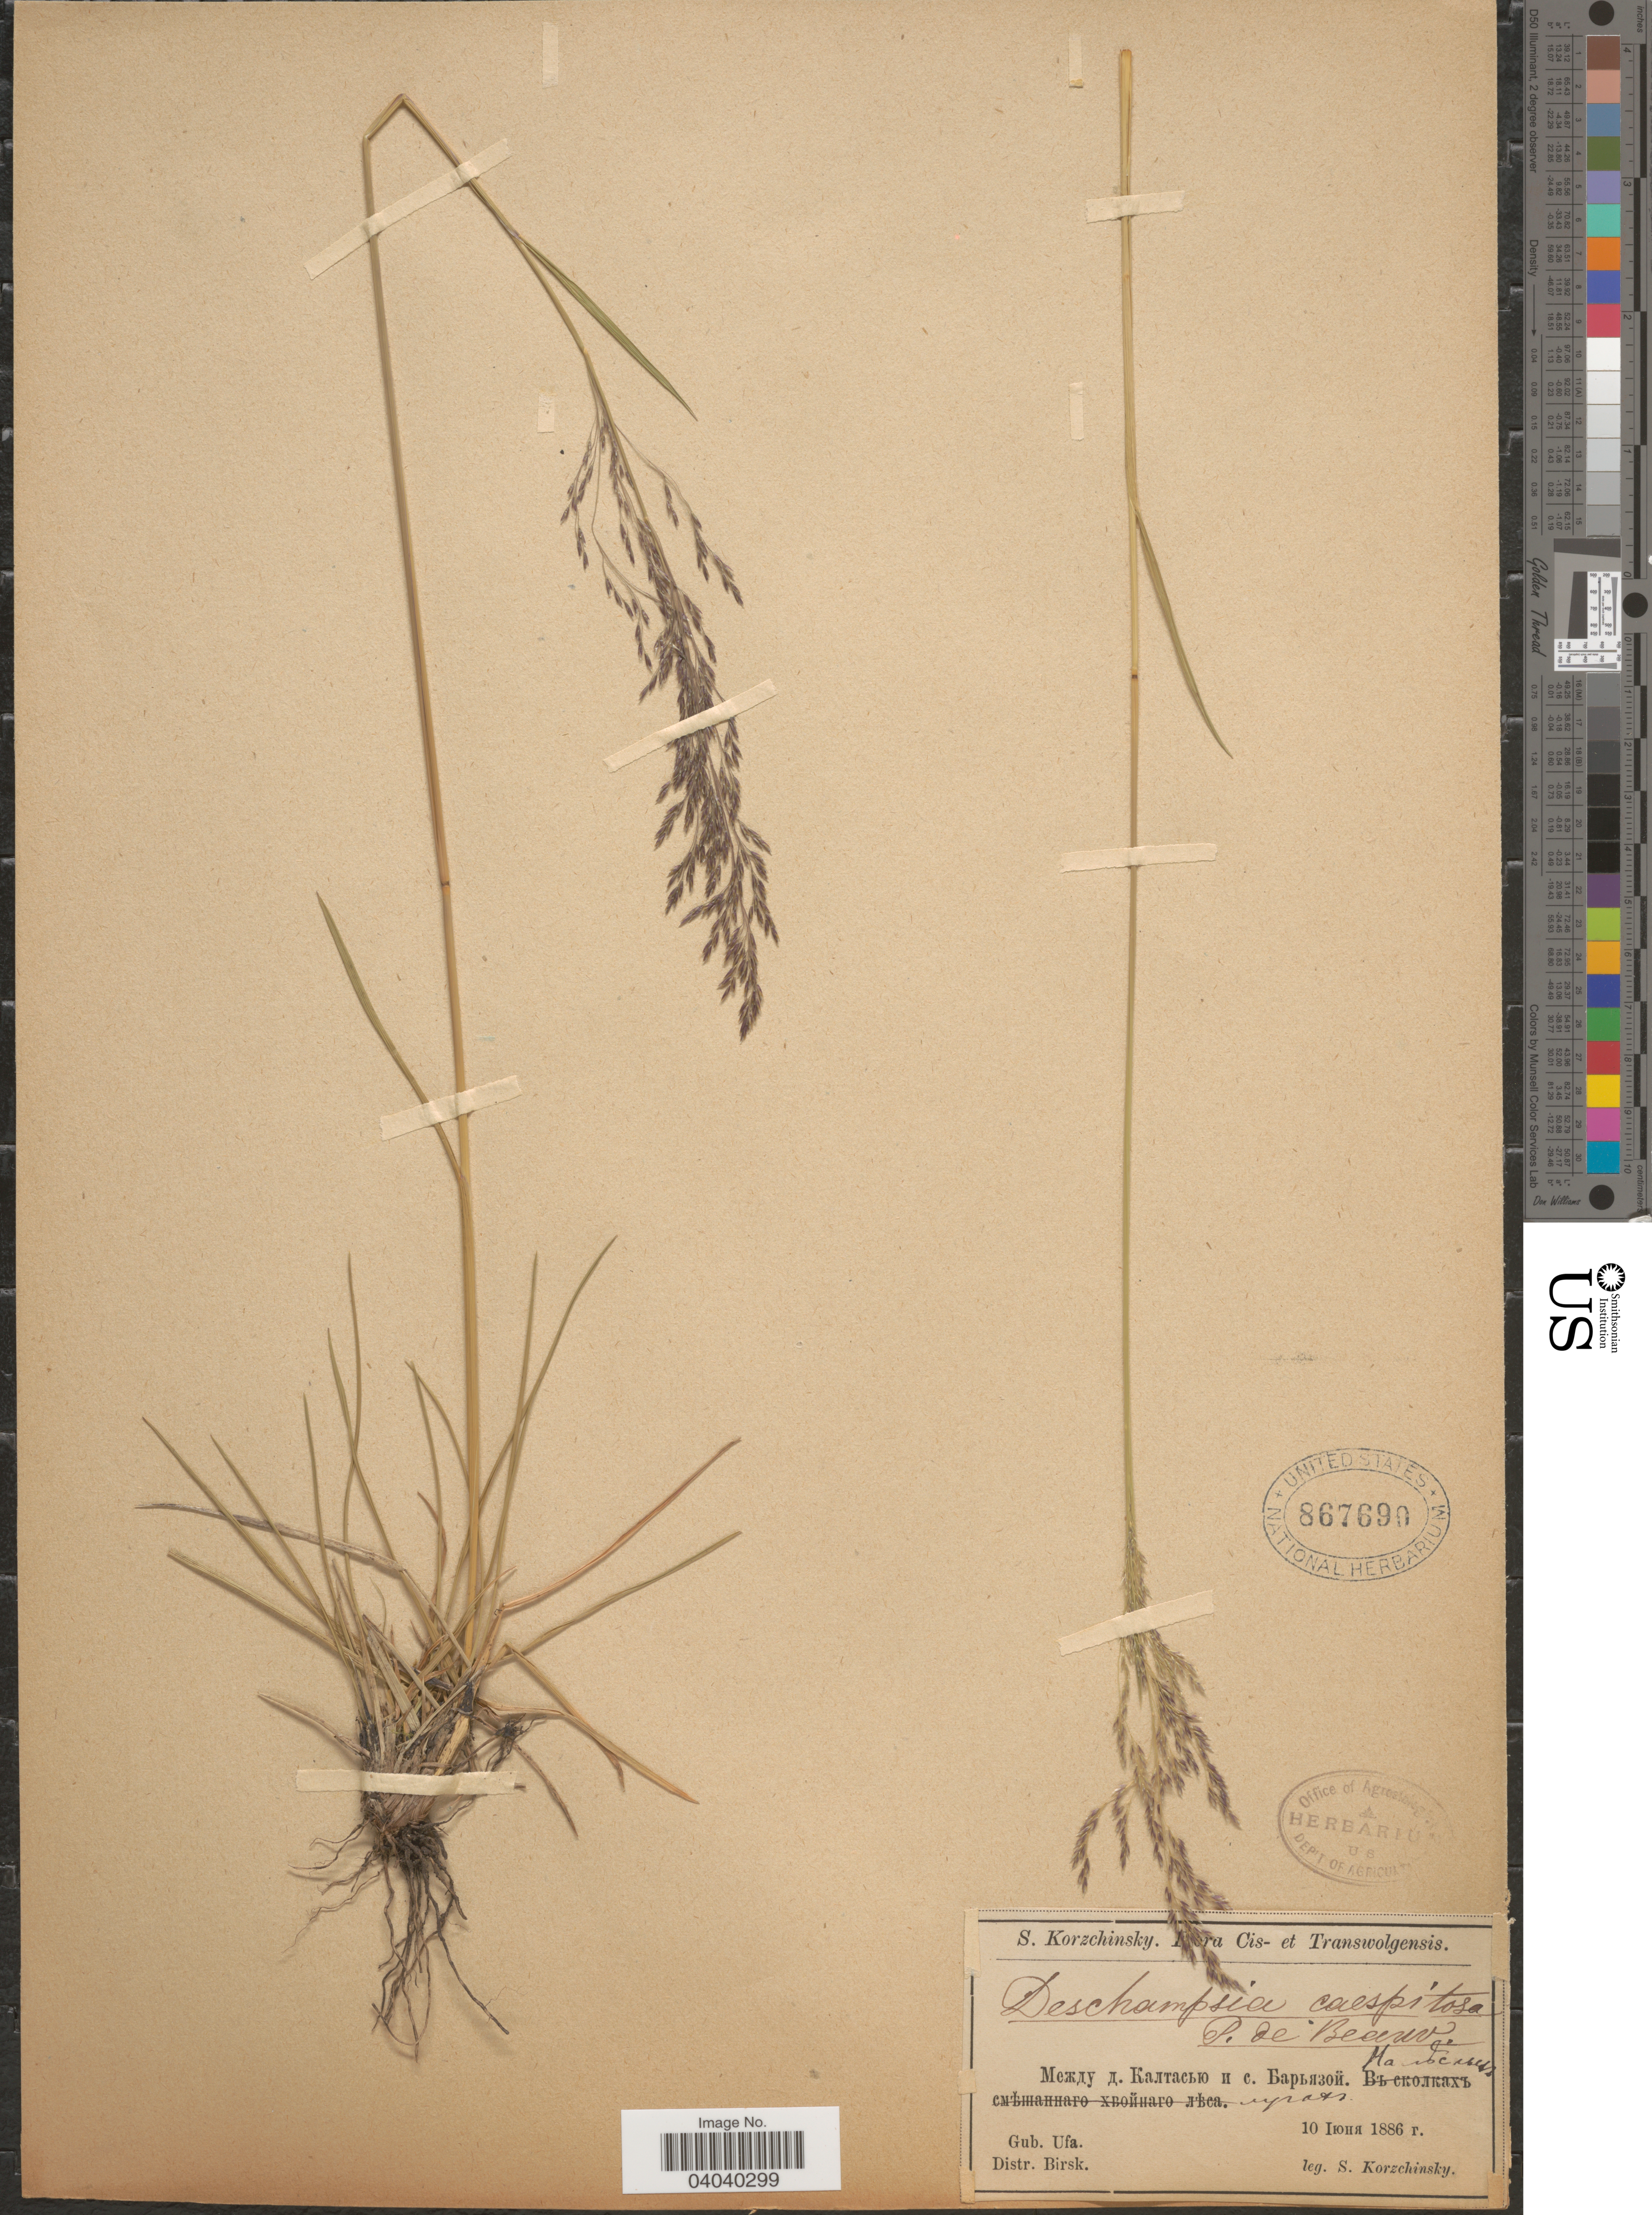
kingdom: Plantae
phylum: Tracheophyta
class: Liliopsida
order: Poales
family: Poaceae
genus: Deschampsia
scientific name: Deschampsia cespitosa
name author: (L.) P. Beauv.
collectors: S. Korzchinsky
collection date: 1886-06-10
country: Russian Federation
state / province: Bashkortostan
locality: Between villages Kaltasy and Baryaza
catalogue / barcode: US 867690